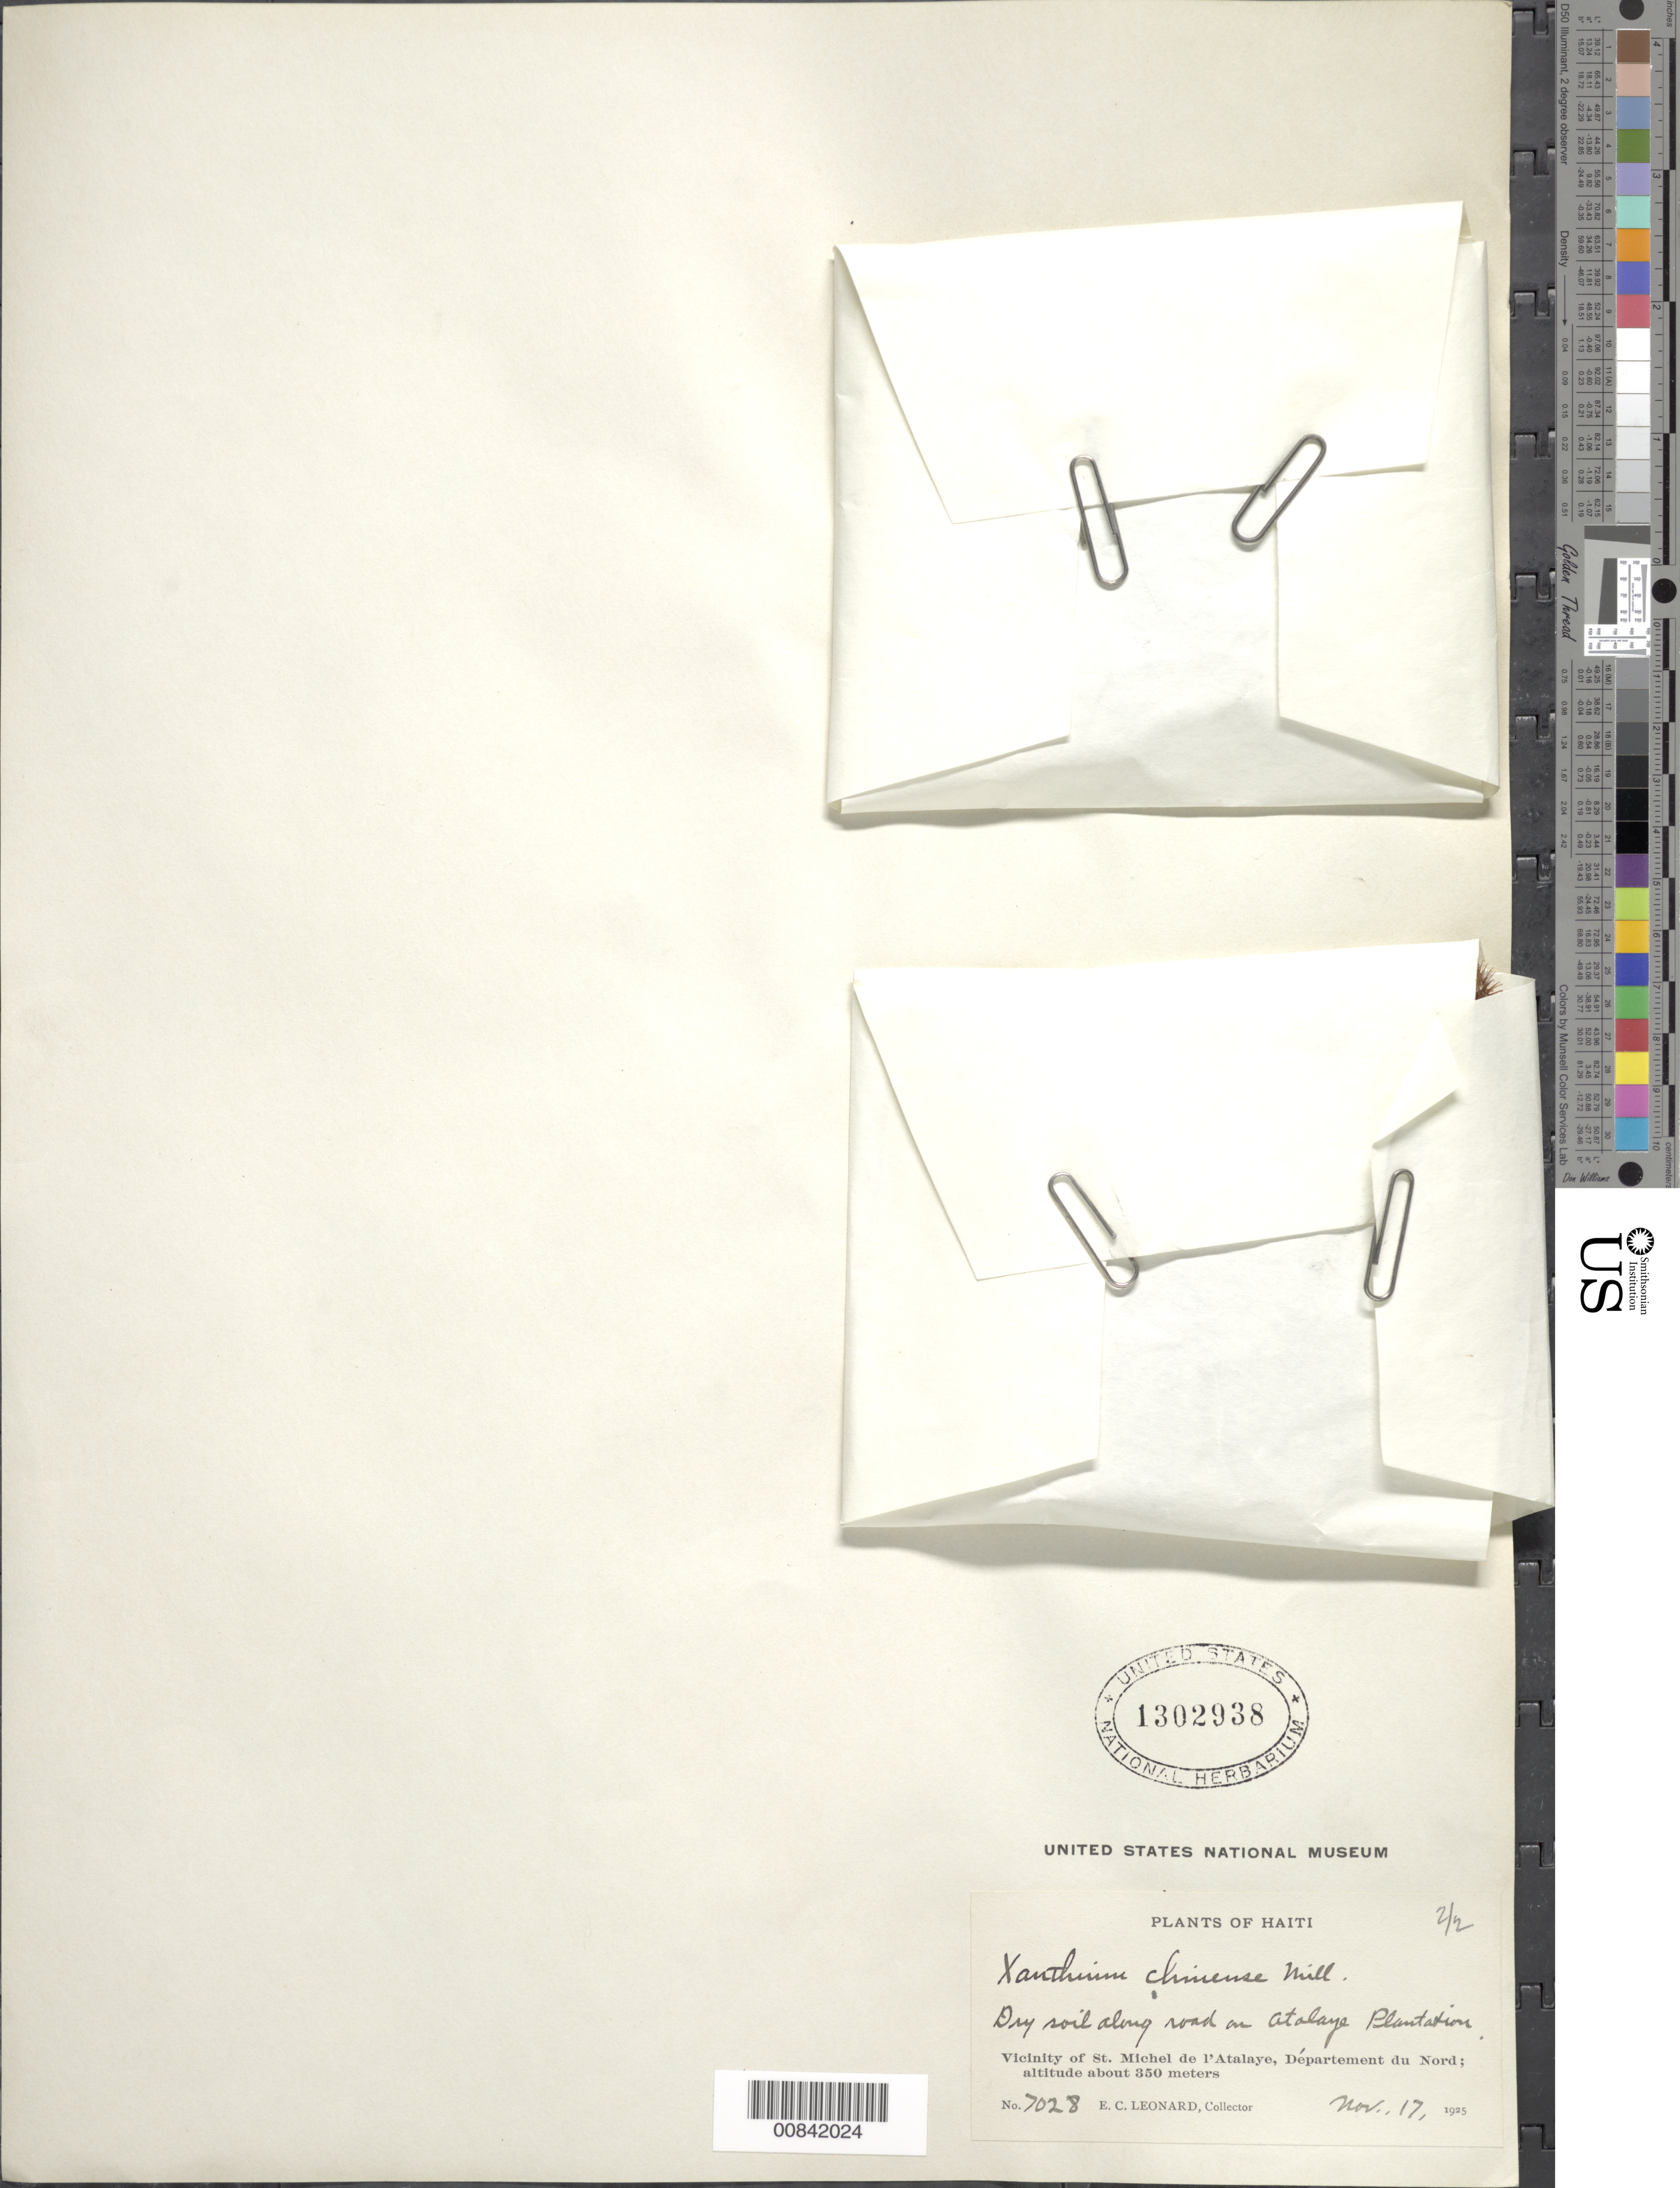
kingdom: Plantae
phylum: Tracheophyta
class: Magnoliopsida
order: Asterales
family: Asteraceae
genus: Xanthium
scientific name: Xanthium chinense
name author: Mill.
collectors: E. C. Leonard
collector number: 7028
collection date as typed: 17 Nov 1925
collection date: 1925-11-17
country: Haiti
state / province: Artibonite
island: Hispaniola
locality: Vicinity of St. Michel de l'Atalaye, on Atalaye Plantation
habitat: Dry soil along road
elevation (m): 350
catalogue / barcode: US 1302938